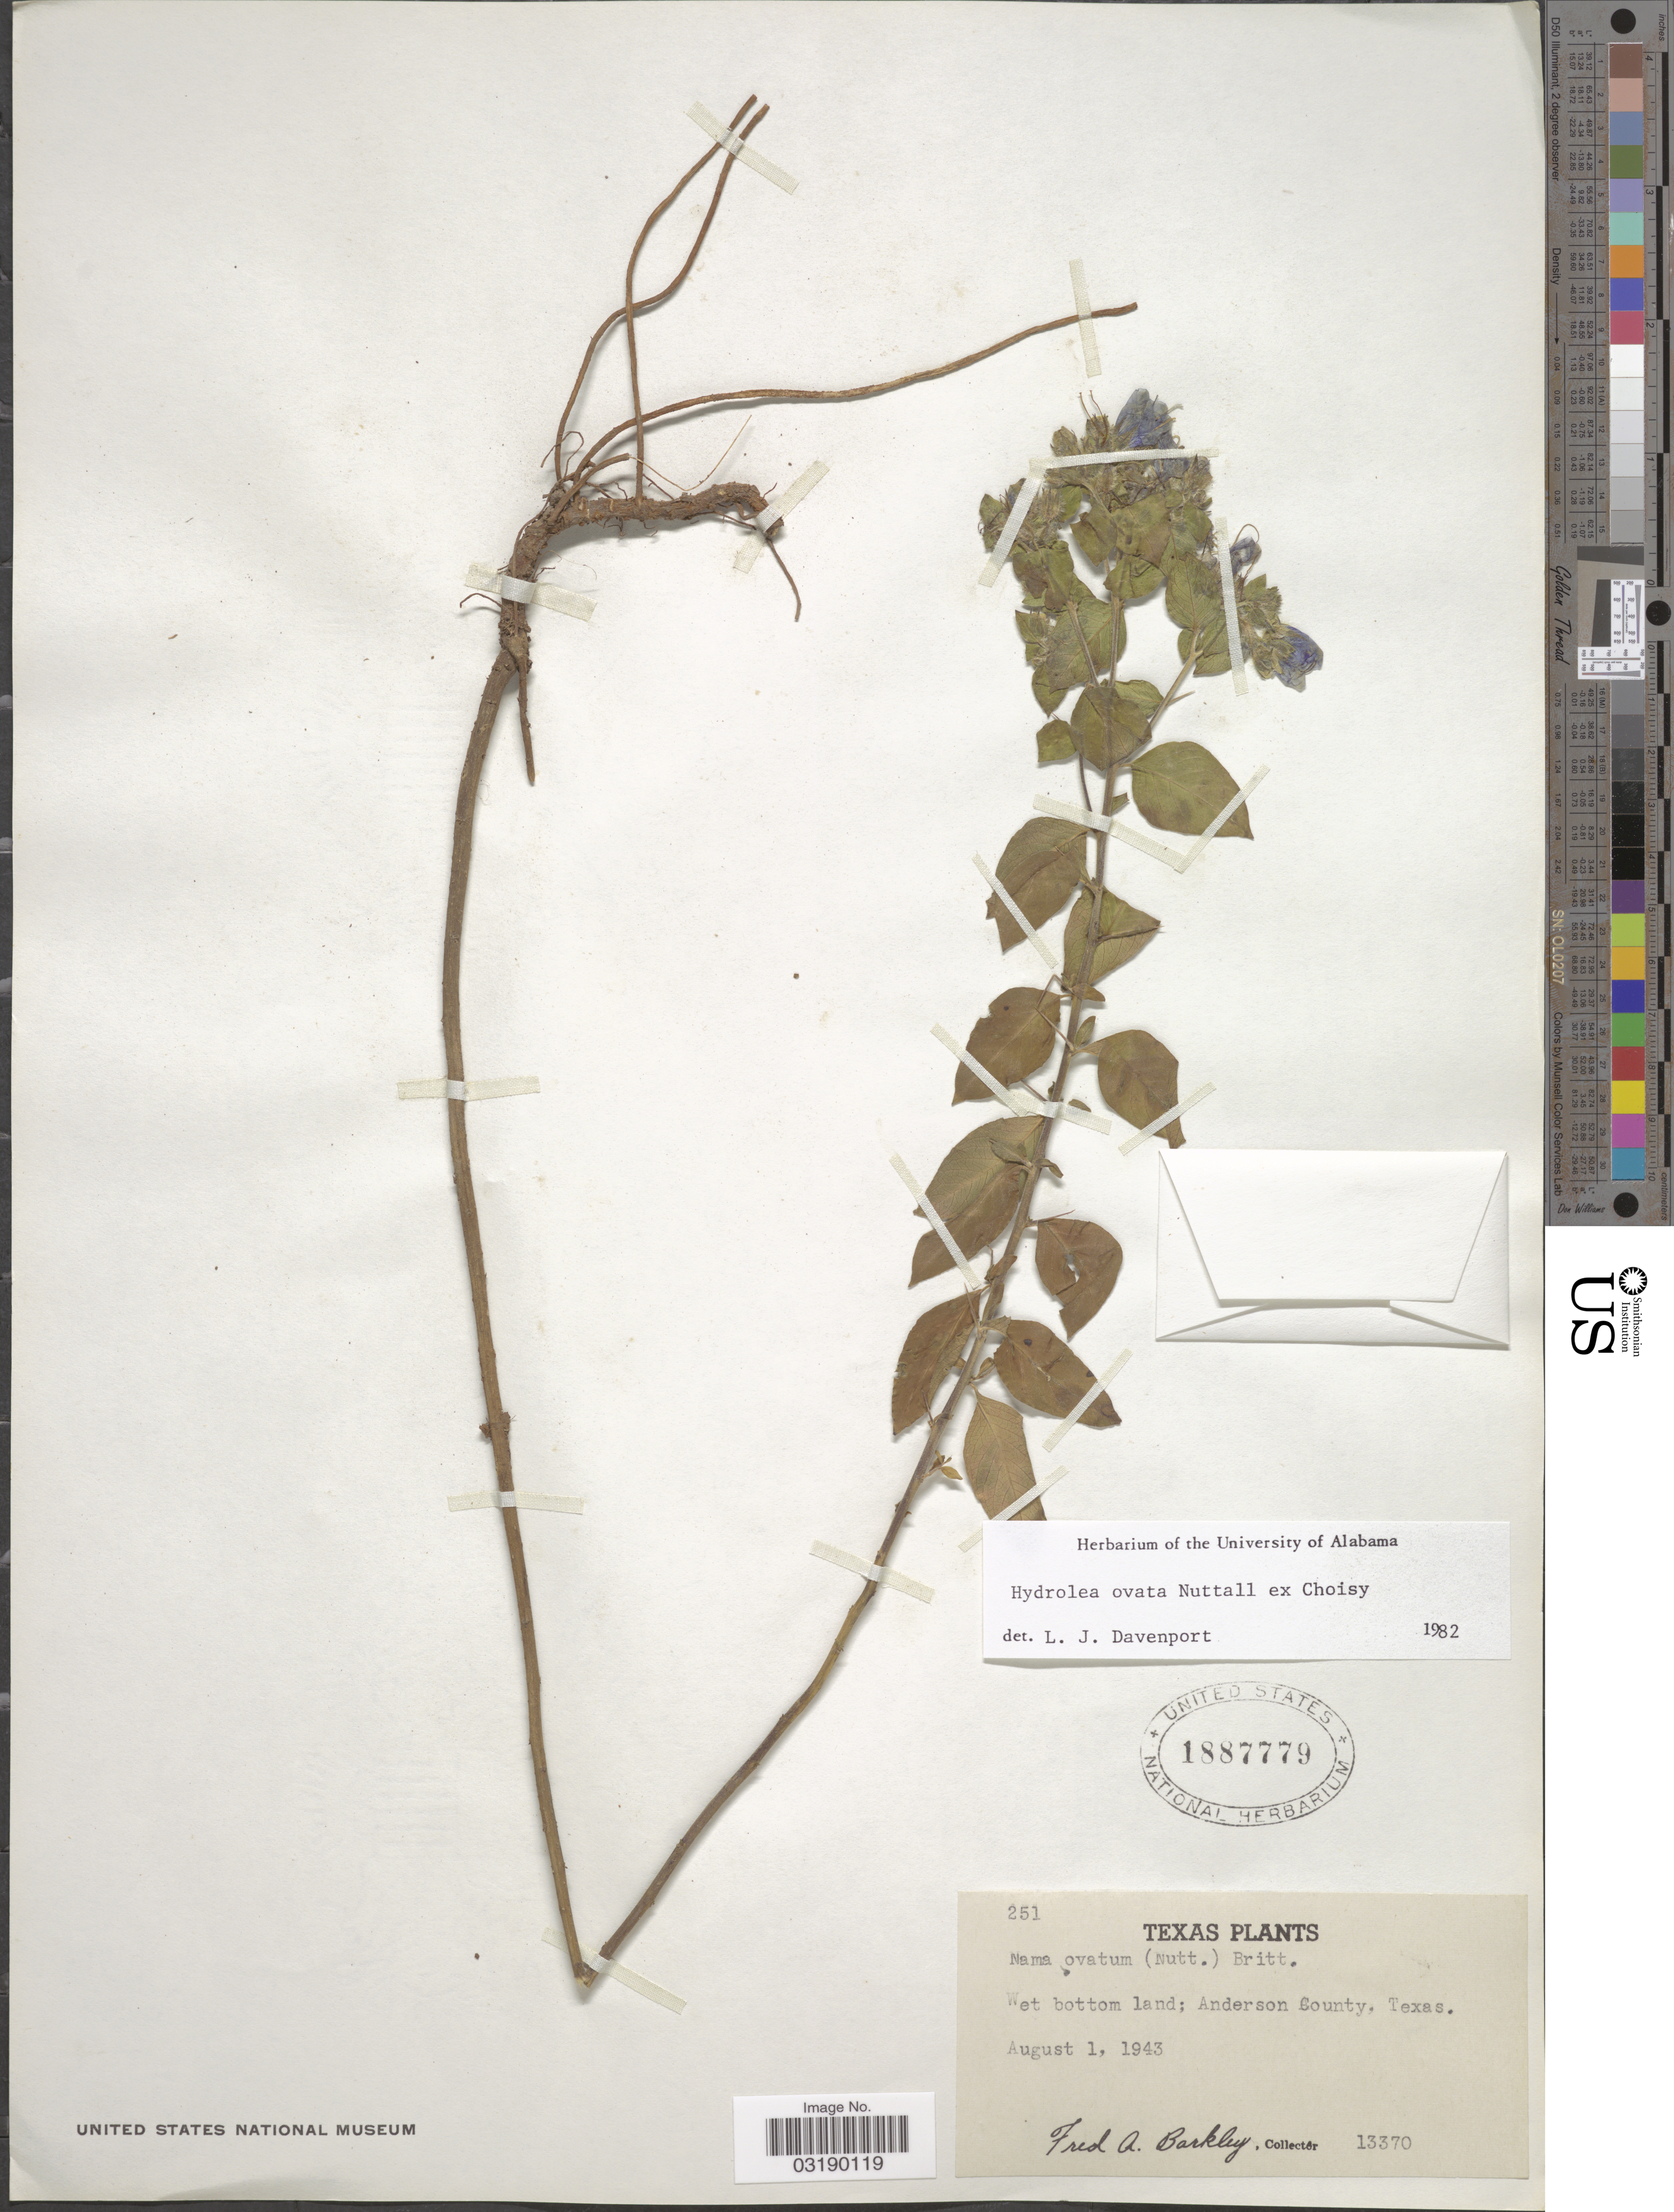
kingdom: Plantae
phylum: Tracheophyta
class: Magnoliopsida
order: Solanales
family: Hydroleaceae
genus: Hydrolea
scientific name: Hydrolea ovata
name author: Nutt. ex Choisy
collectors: F. A. Barkley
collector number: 13370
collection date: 1943-08-01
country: United States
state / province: Texas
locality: Anderson County.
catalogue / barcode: US 1887779